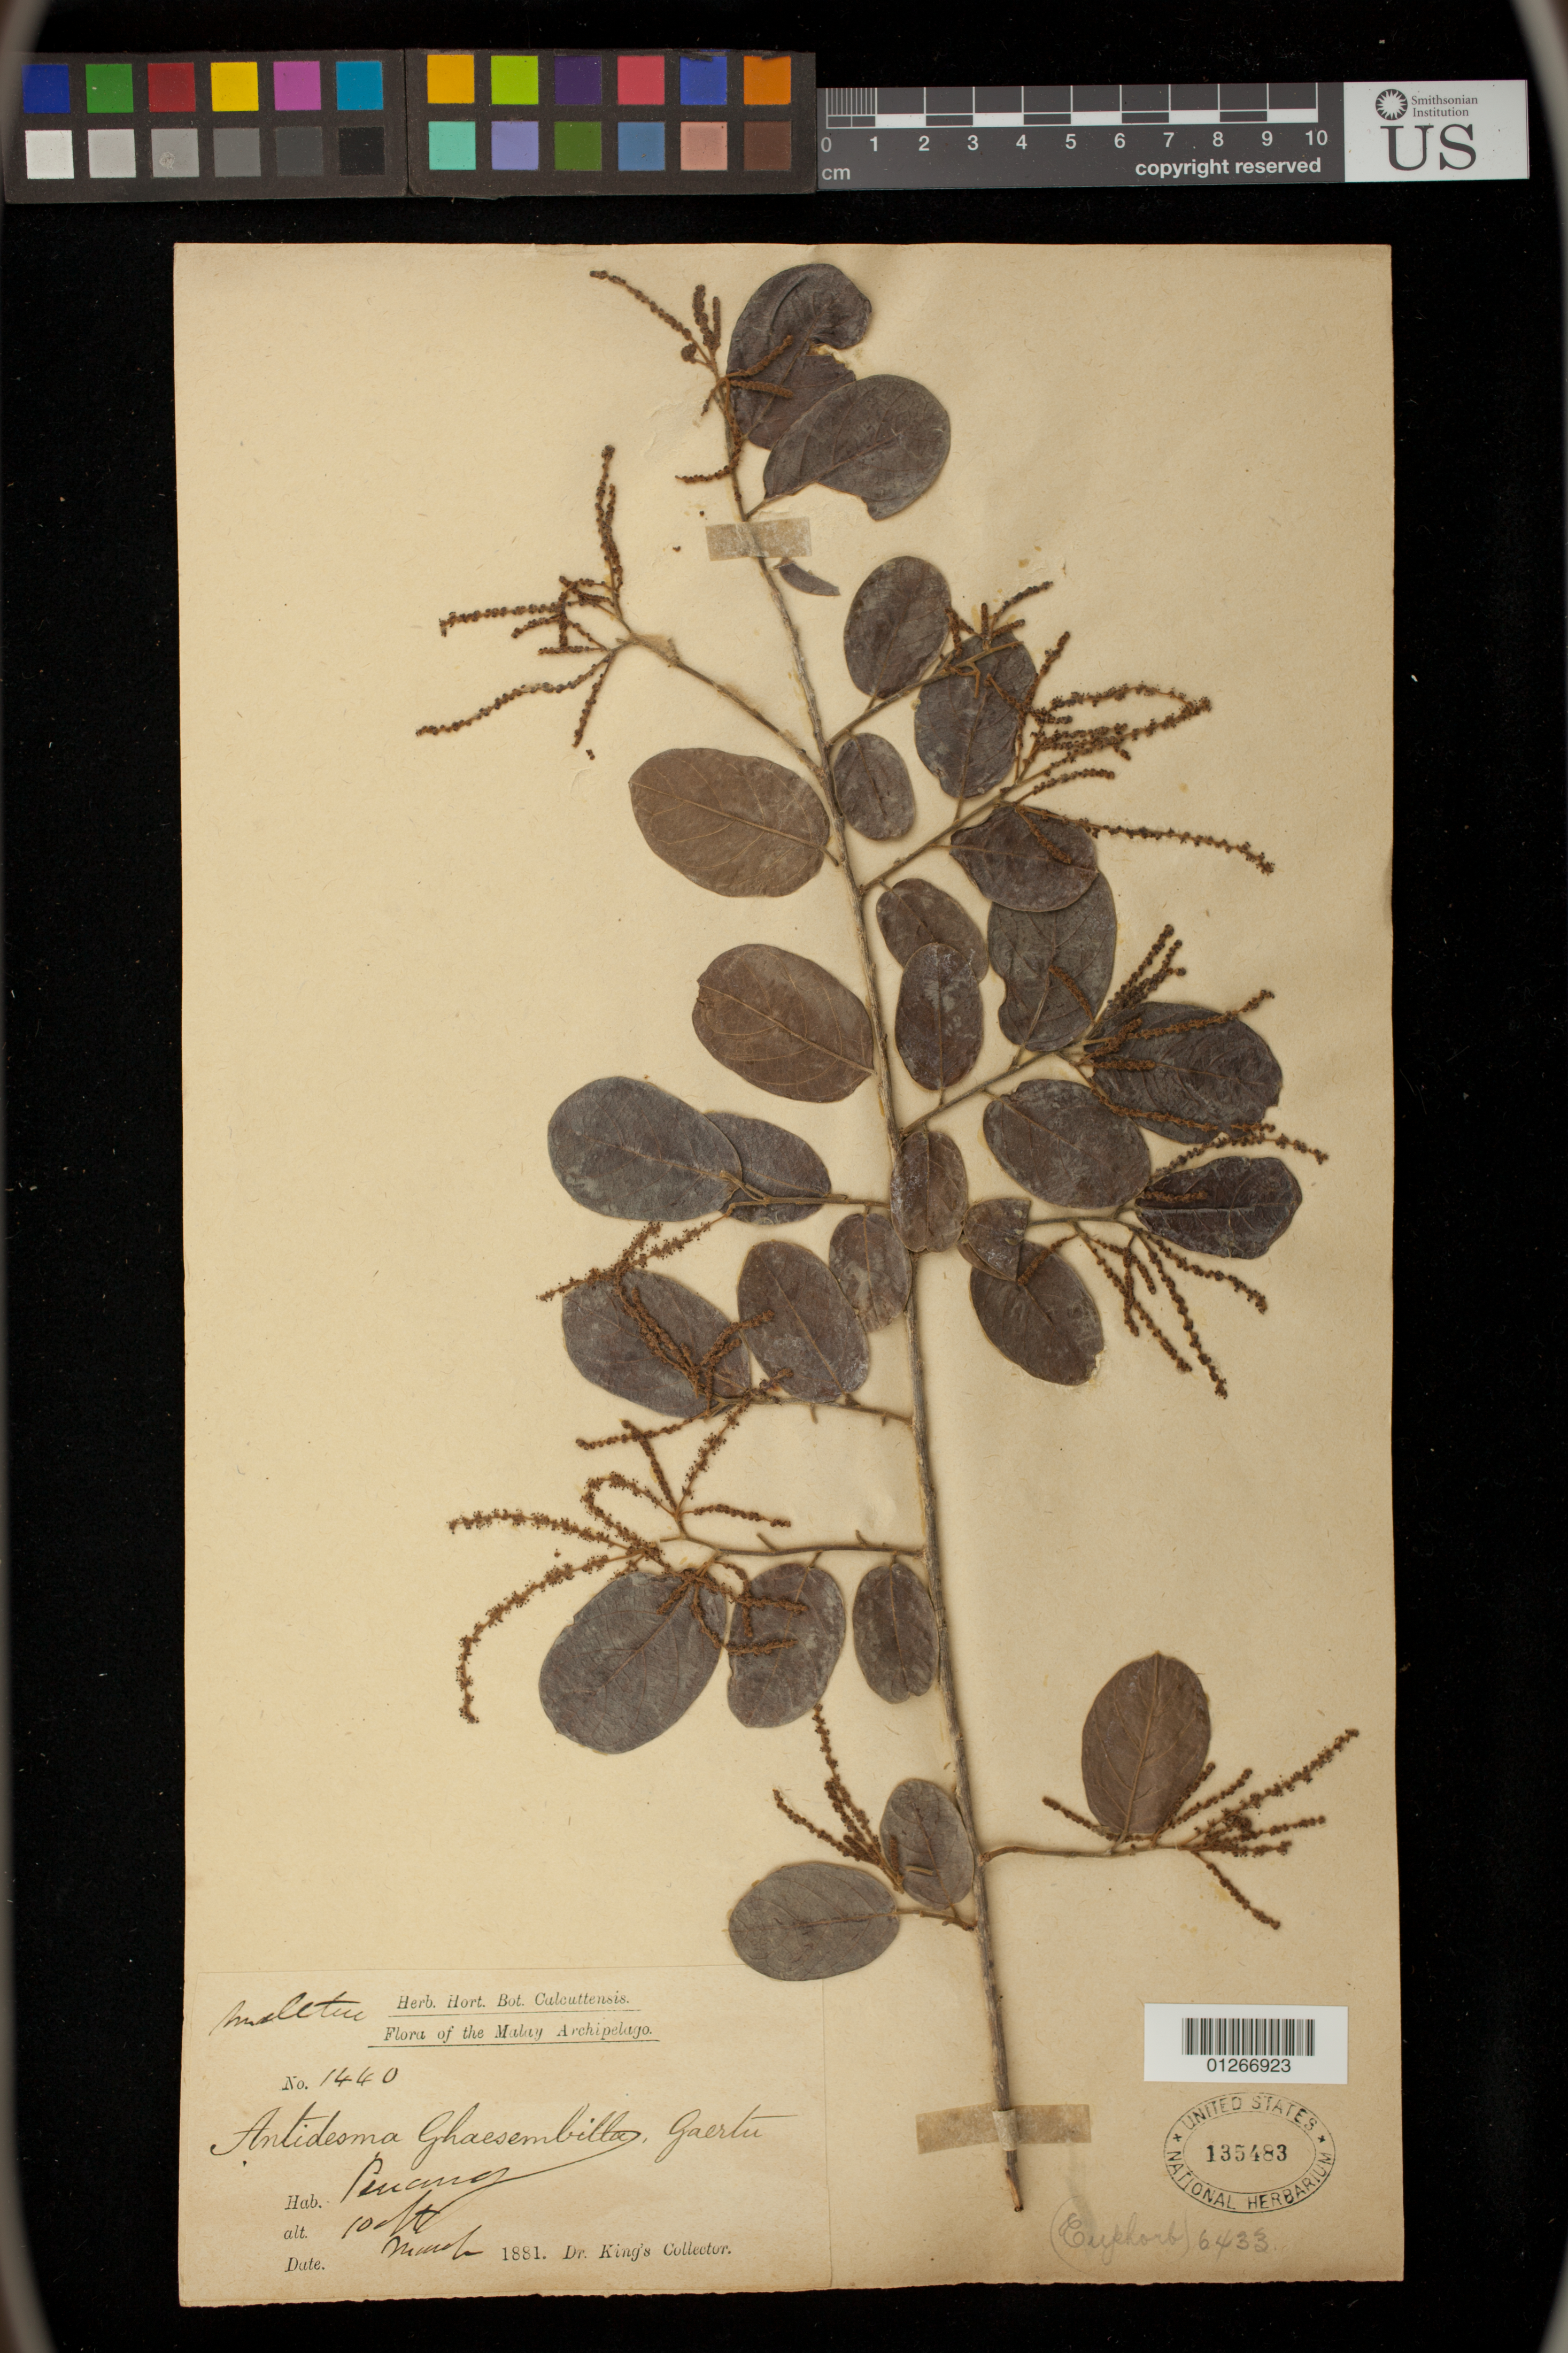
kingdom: Plantae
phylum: Tracheophyta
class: Magnoliopsida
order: Malpighiales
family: Phyllanthaceae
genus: Antidesma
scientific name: Antidesma ghaesembilla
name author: Gaertn.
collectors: Dr. King's collector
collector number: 1440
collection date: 1881-03-10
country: Malaysia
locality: Malay Archipelago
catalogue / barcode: US 135483